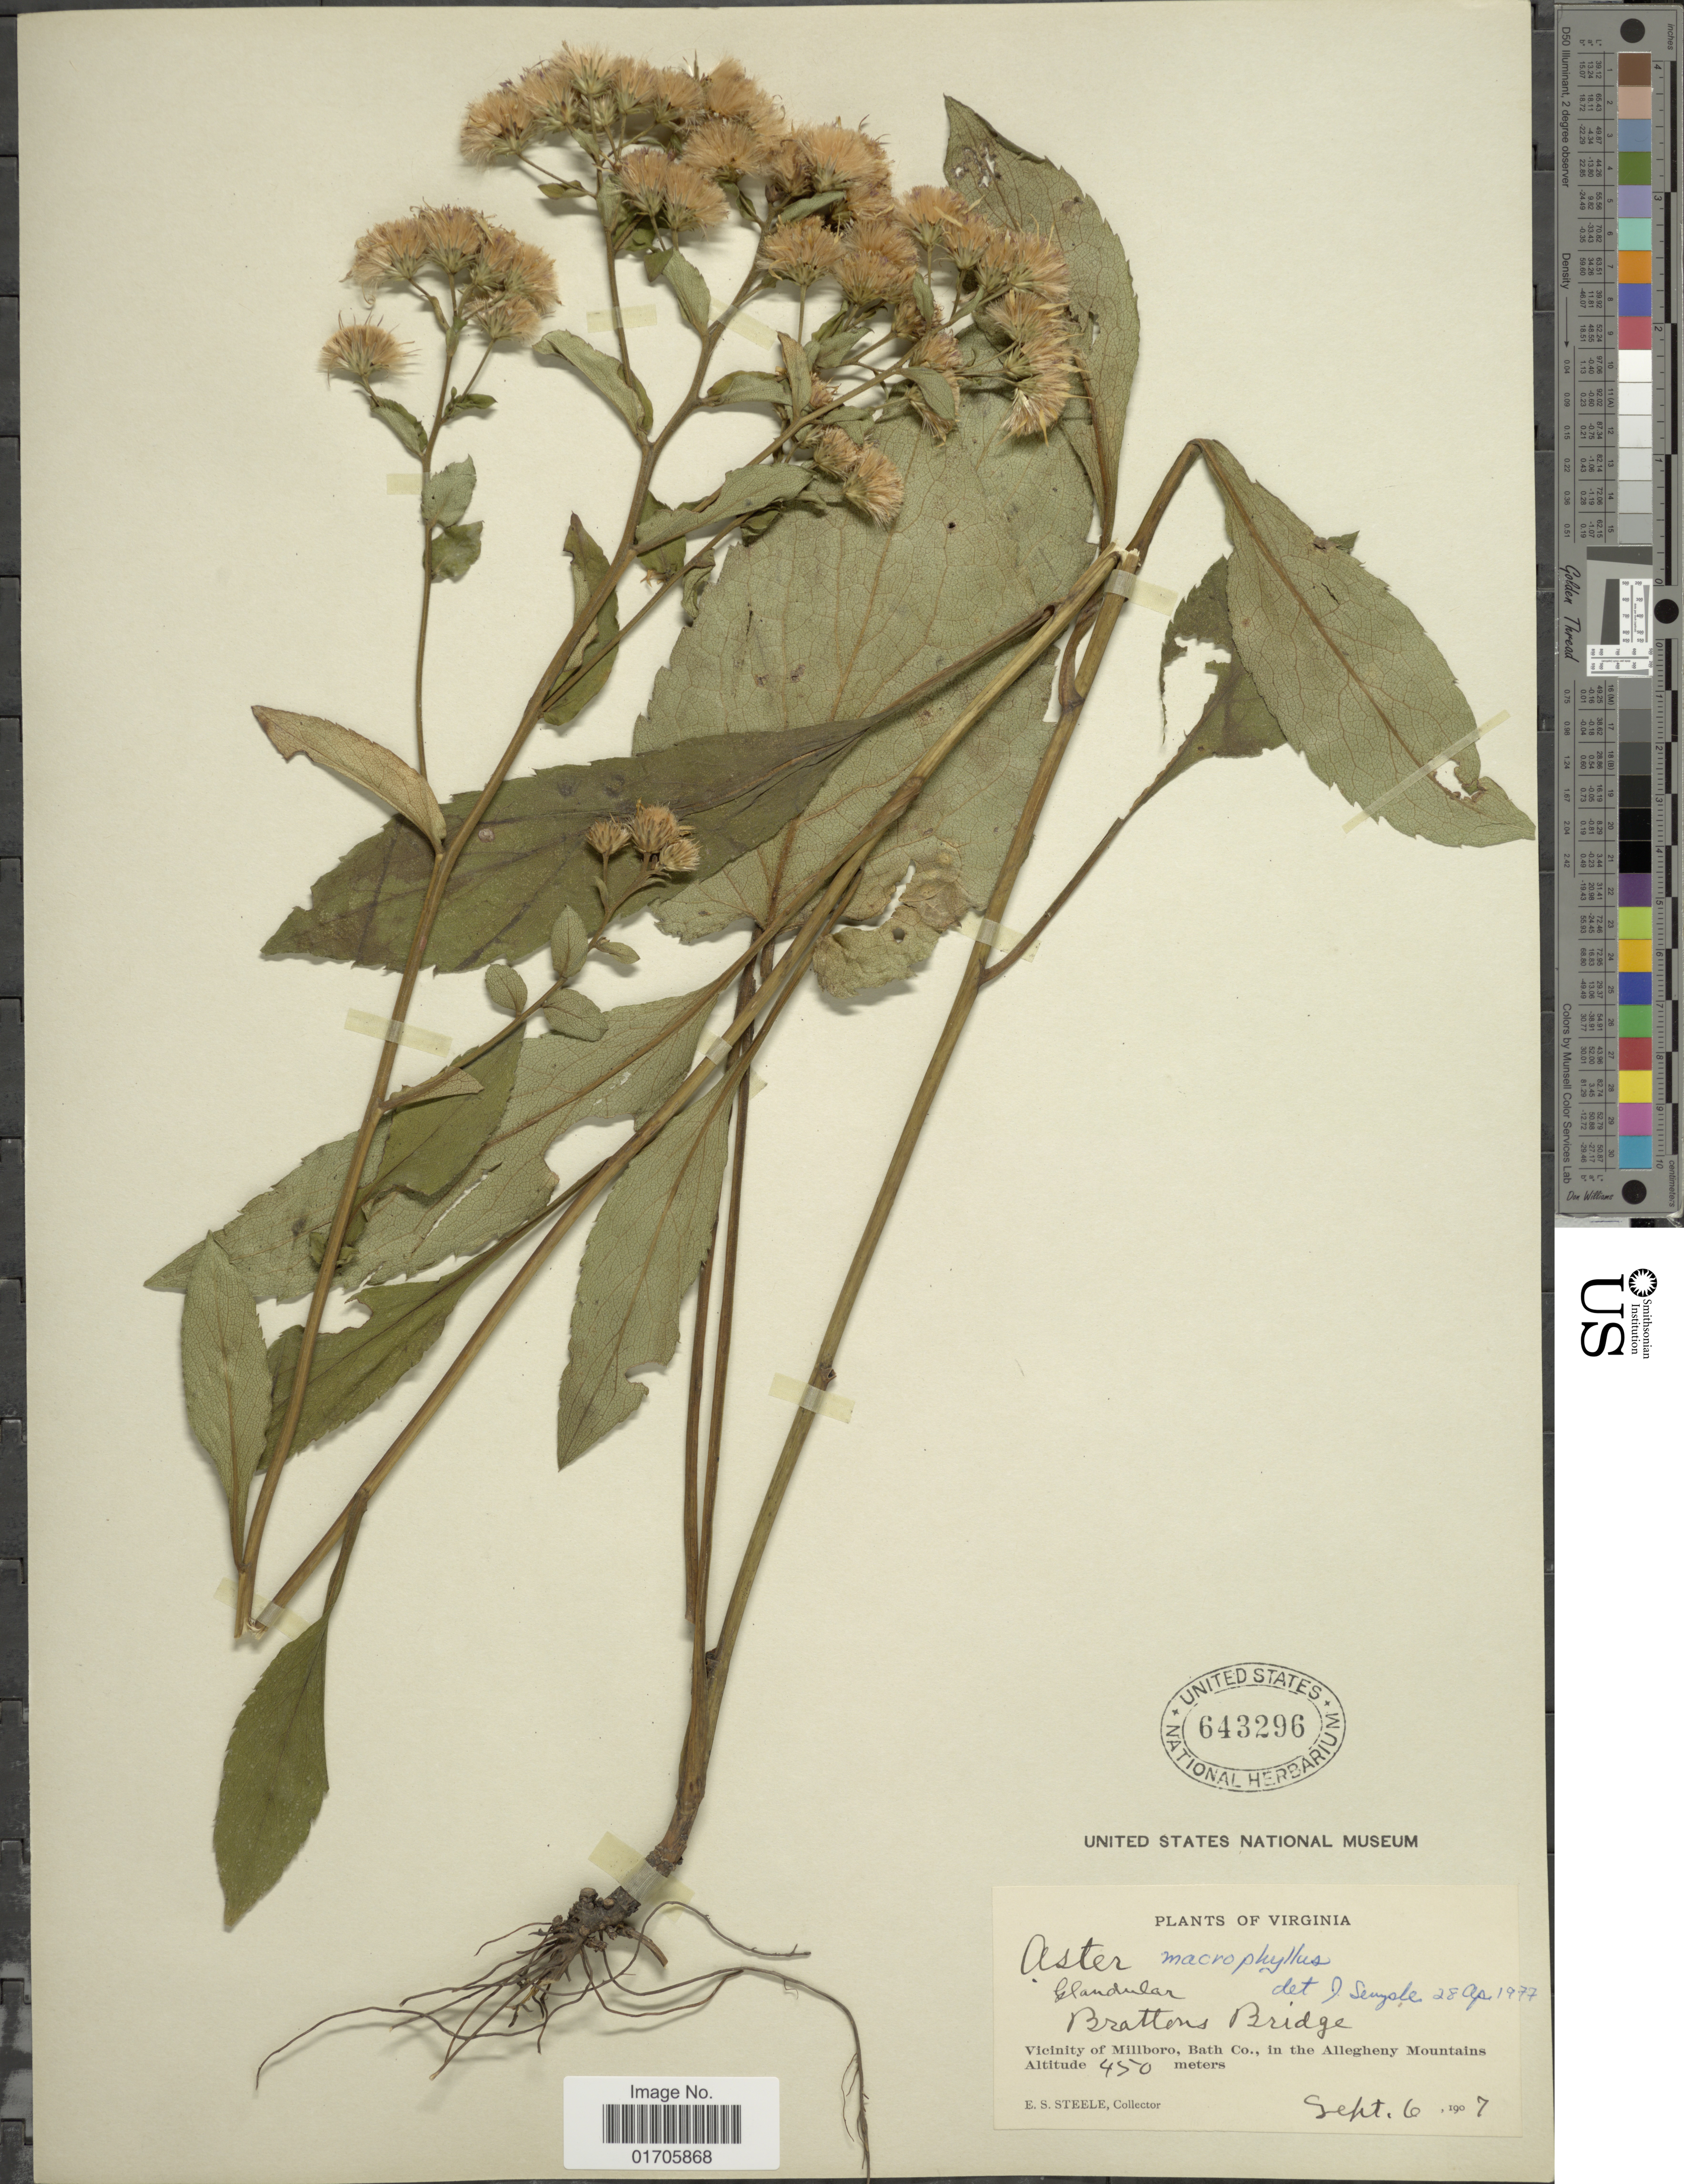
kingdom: Plantae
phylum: Tracheophyta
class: Magnoliopsida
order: Asterales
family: Asteraceae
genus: Eurybia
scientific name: Eurybia macrophylla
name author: (L.) Cass.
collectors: E. Steele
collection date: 1907-09-06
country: United States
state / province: Virginia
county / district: Bath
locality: Virginia. Brattons Bridge. Vicinity of Millboro, Bath Co., in the Allegheny Mountains.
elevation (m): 450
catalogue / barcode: US 643296